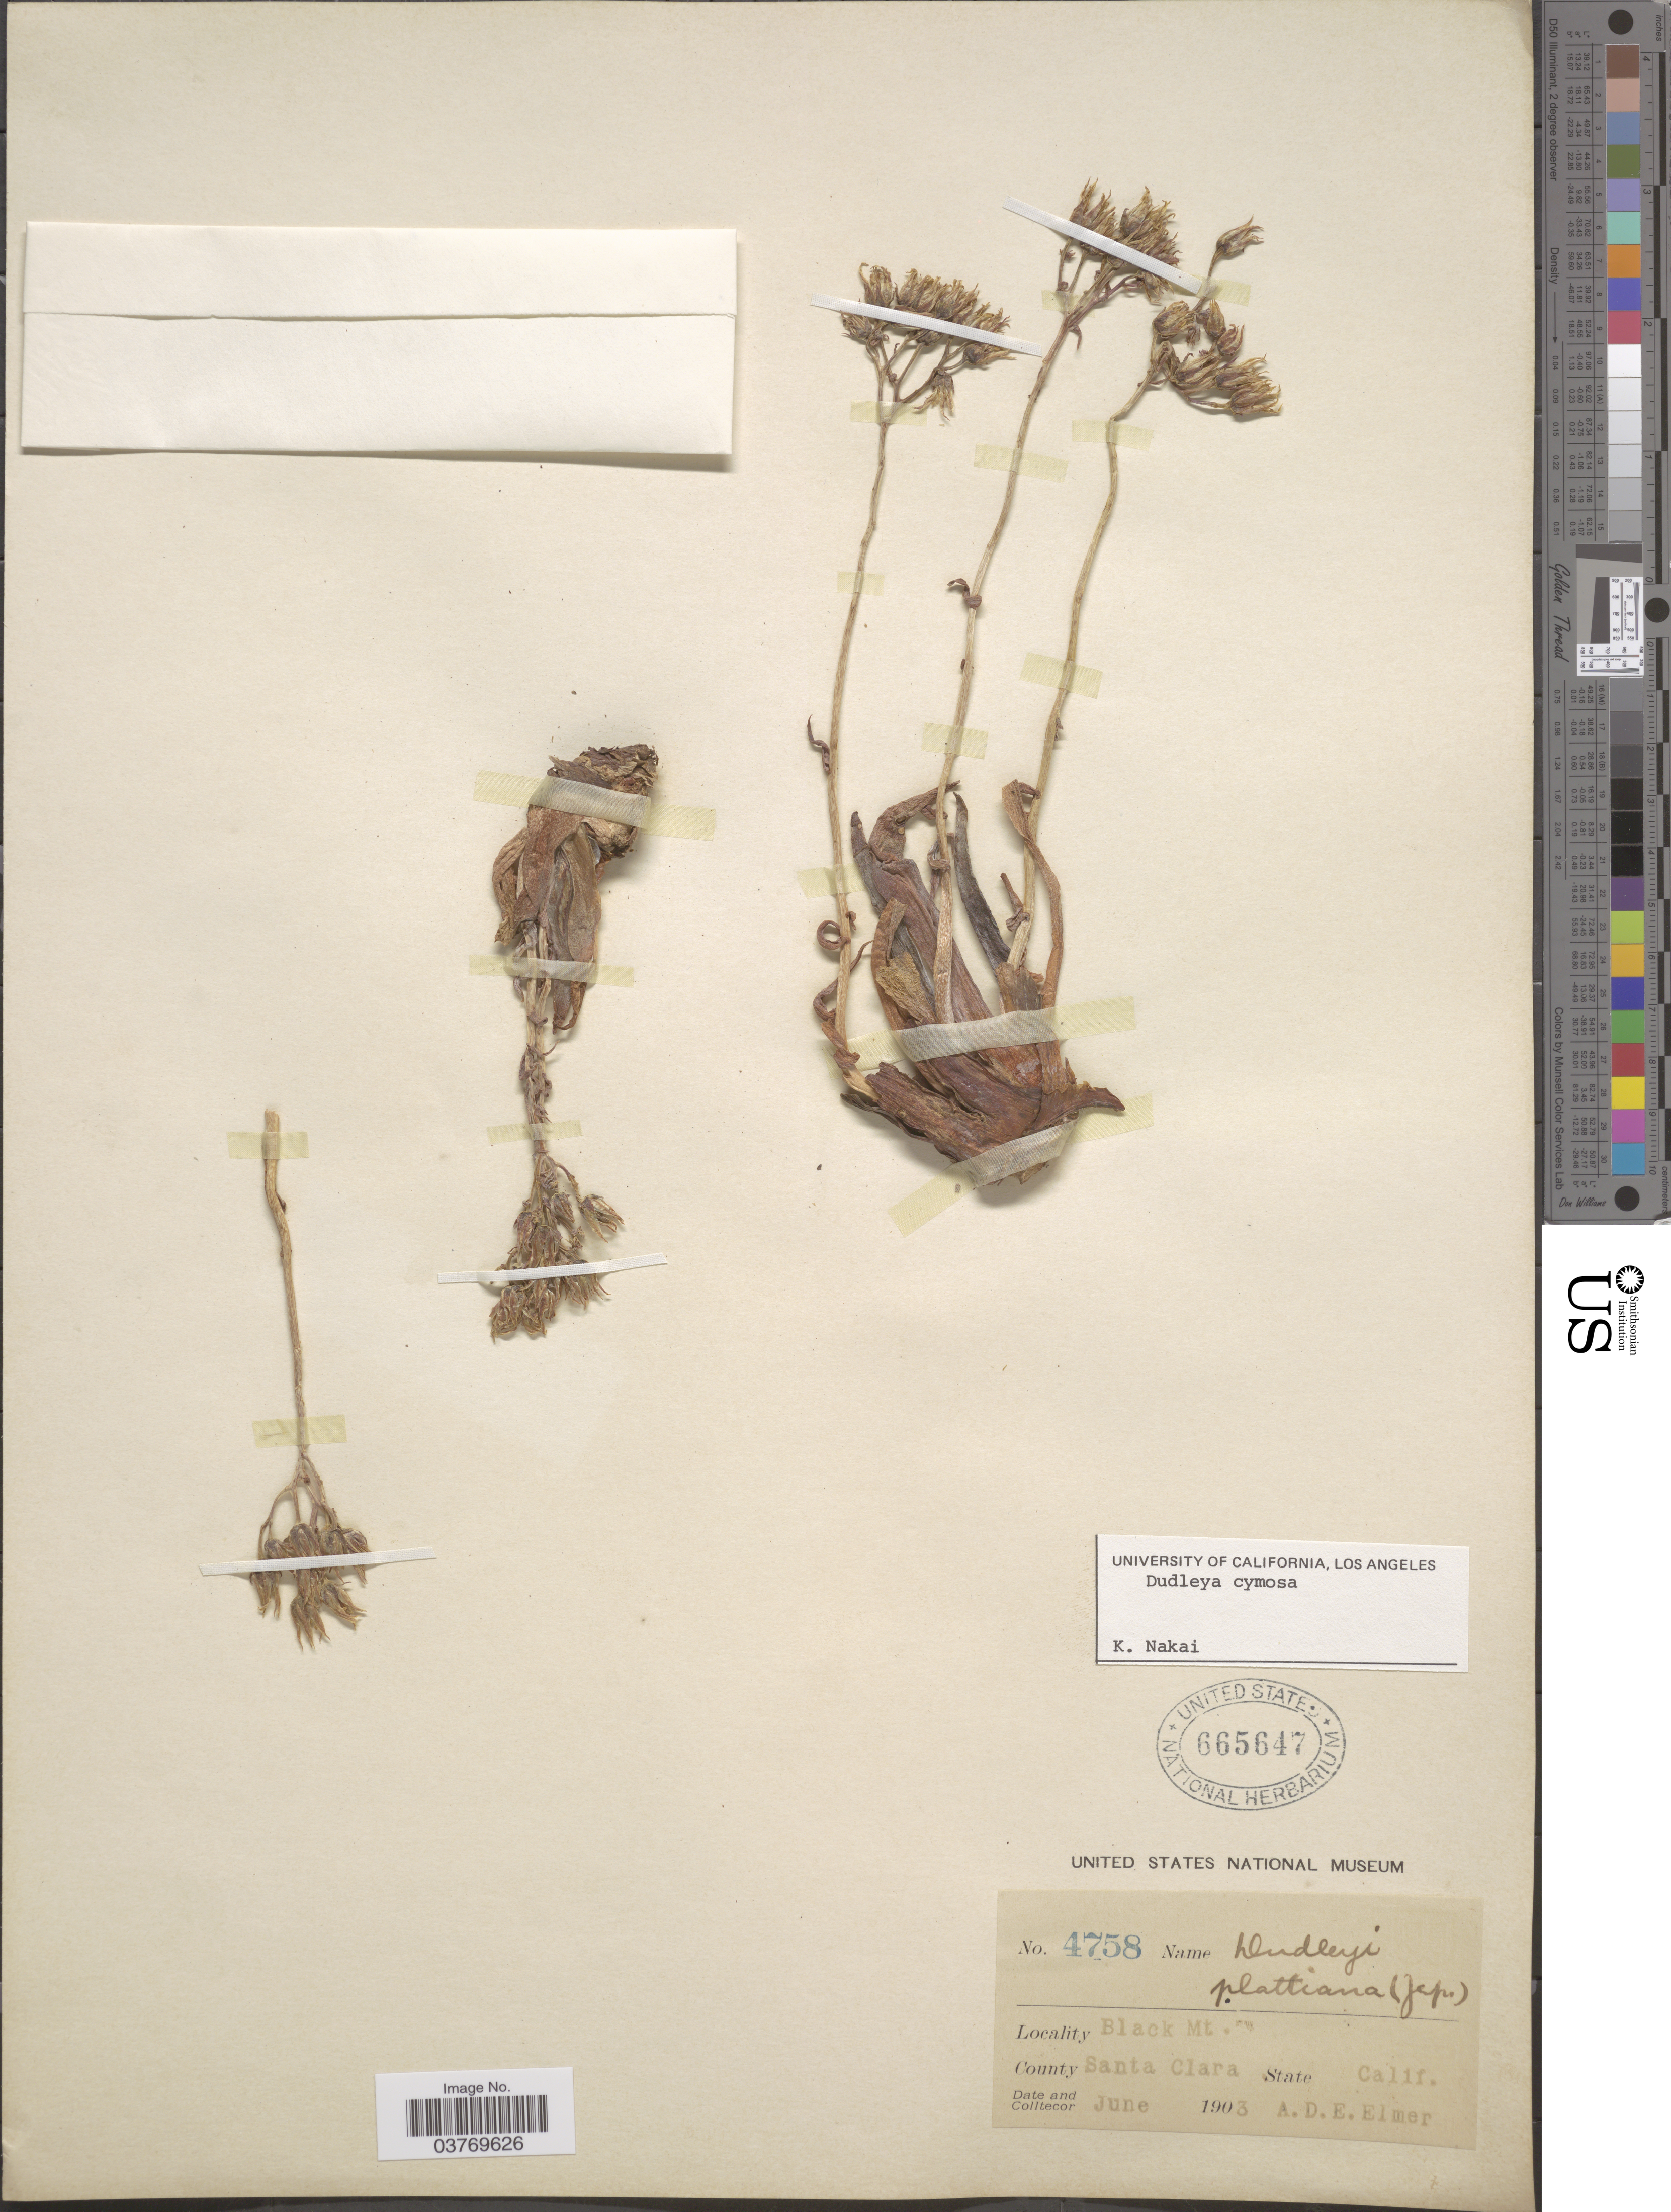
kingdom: Plantae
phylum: Tracheophyta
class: Magnoliopsida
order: Saxifragales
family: Crassulaceae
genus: Dudleya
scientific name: Dudleya cymosa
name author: (Lem.) Britton & Rose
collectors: A. D. E. Elmer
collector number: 4758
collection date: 1903-06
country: United States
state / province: California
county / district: Santa Clara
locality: Black Mt. County Santa Clara.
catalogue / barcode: US 665647